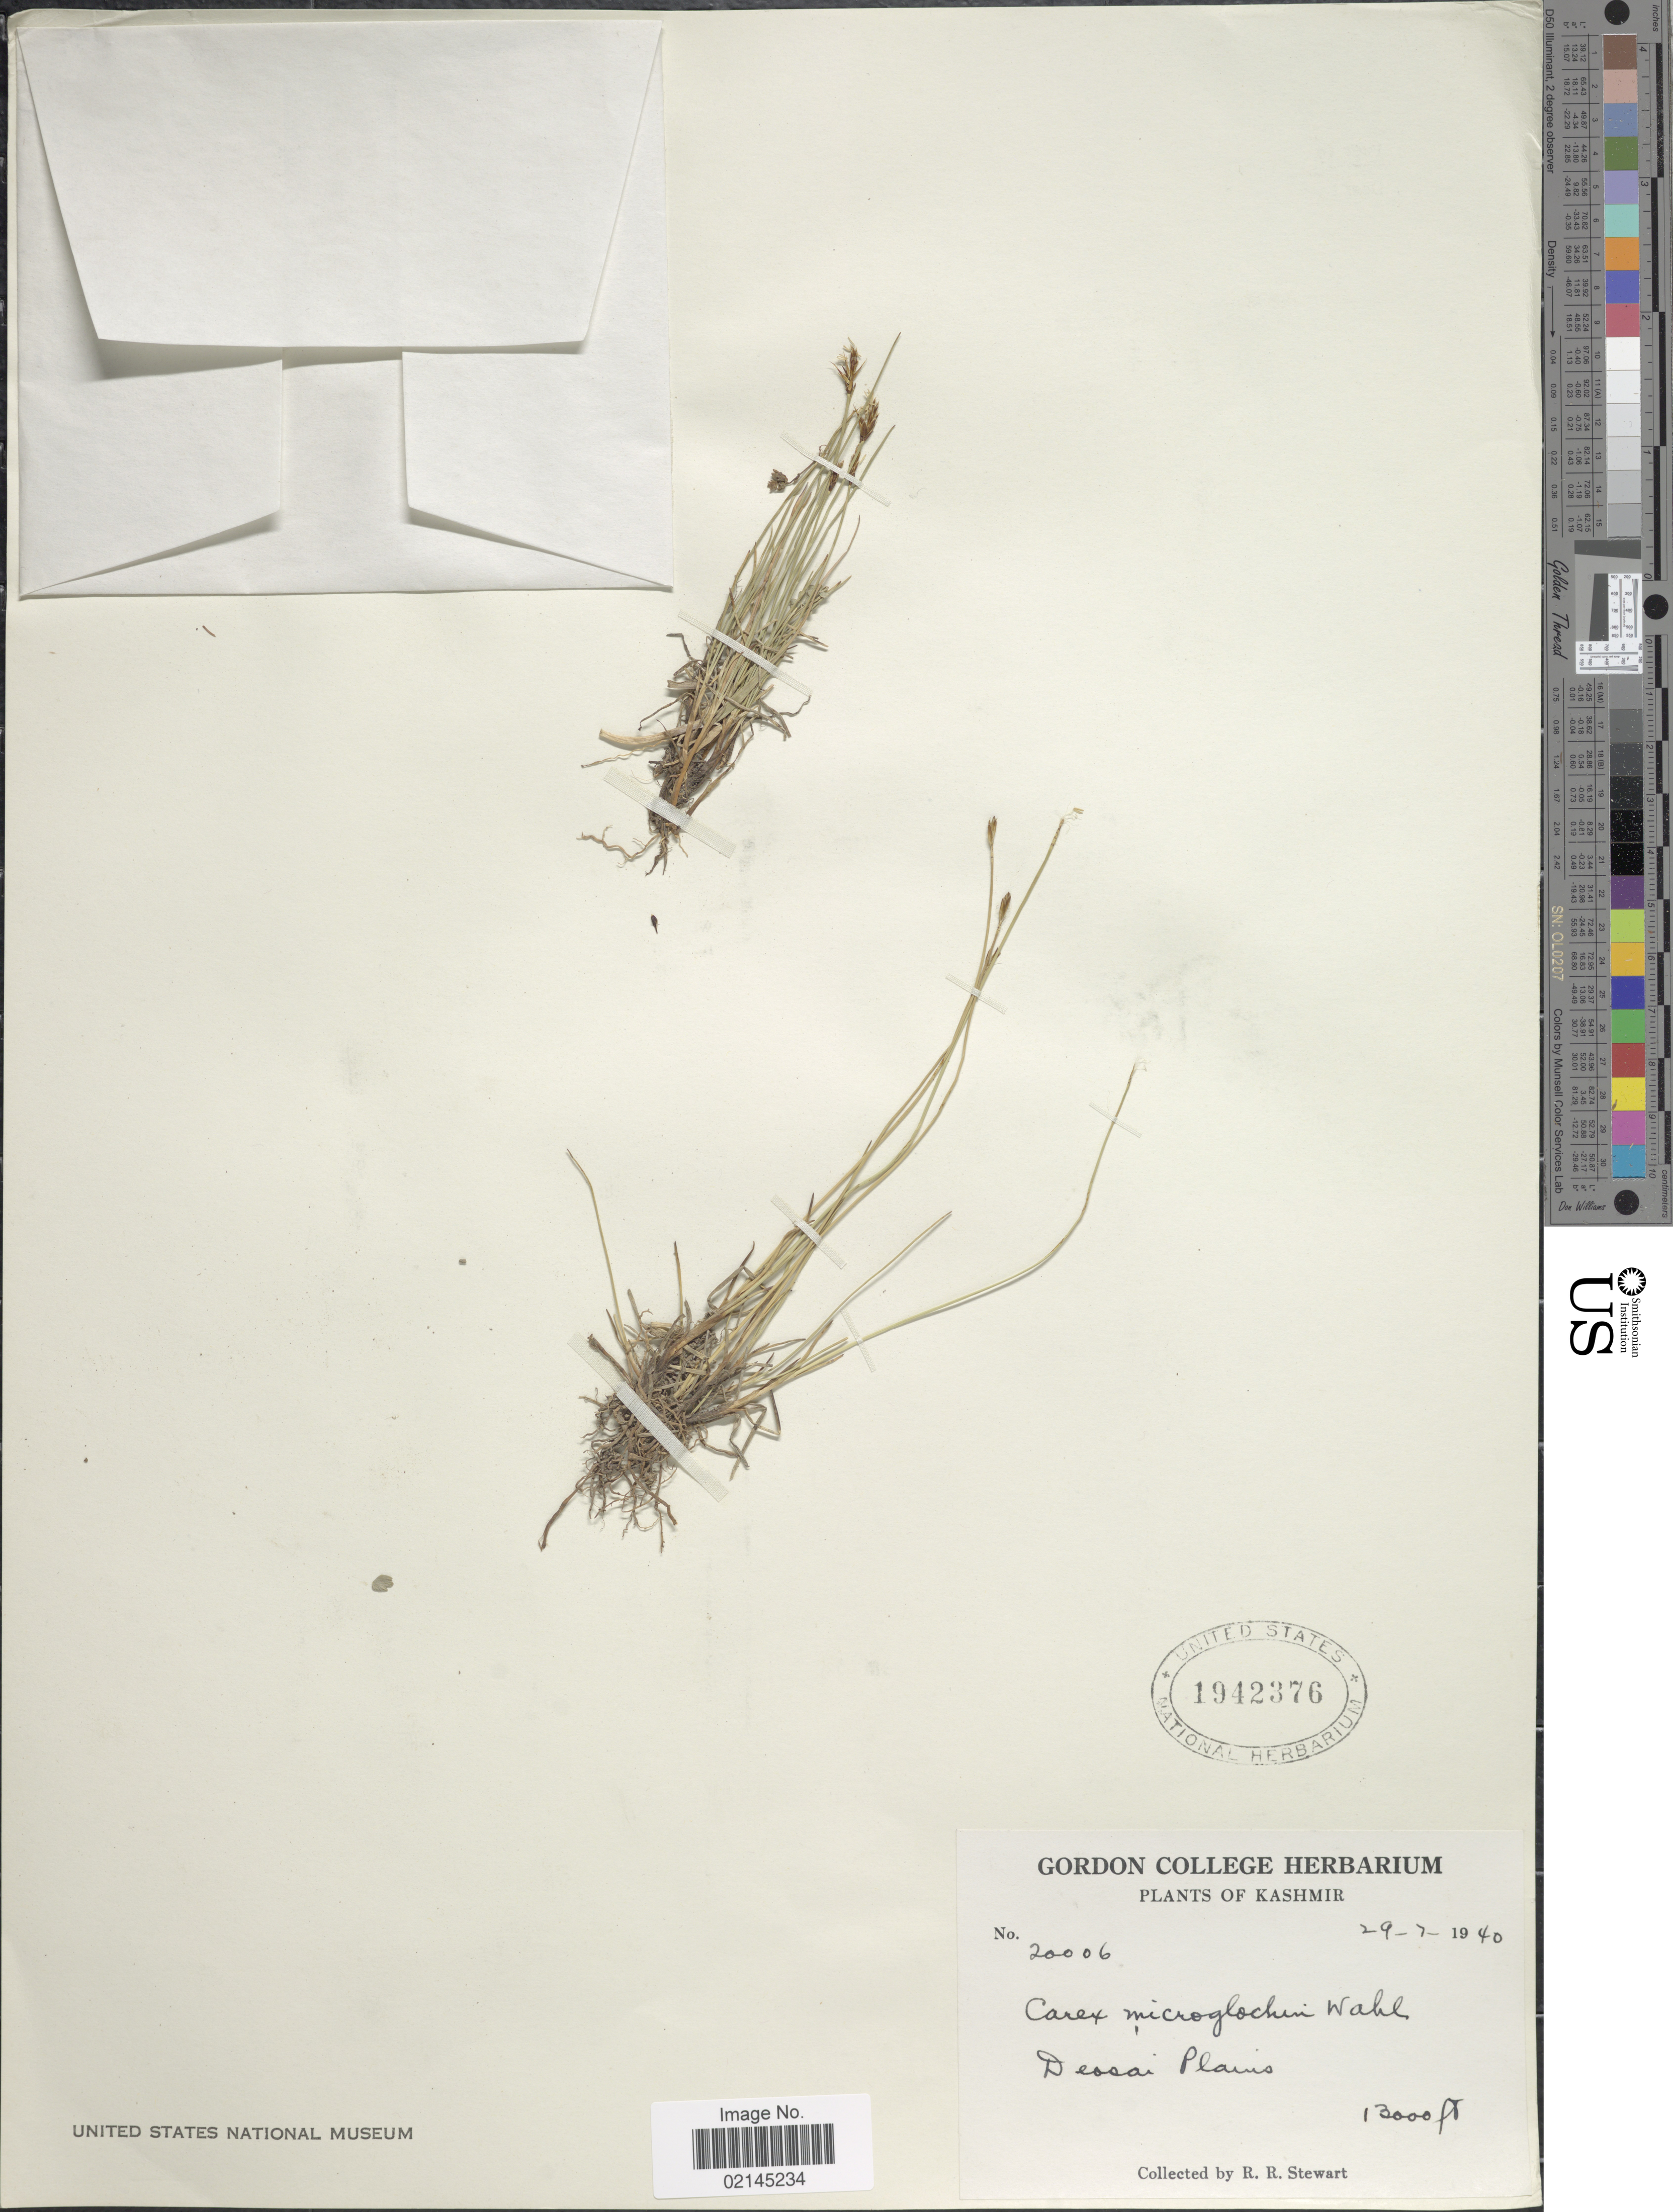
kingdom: Plantae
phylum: Tracheophyta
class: Liliopsida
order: Poales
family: Cyperaceae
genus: Carex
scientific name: Carex microglochin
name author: Wahlenb.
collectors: R. R. Stewart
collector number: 20006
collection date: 1940-07-29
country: India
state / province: Jammu and Kashmir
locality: Kashmir. Deosai Plains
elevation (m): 3962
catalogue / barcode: US 1942376